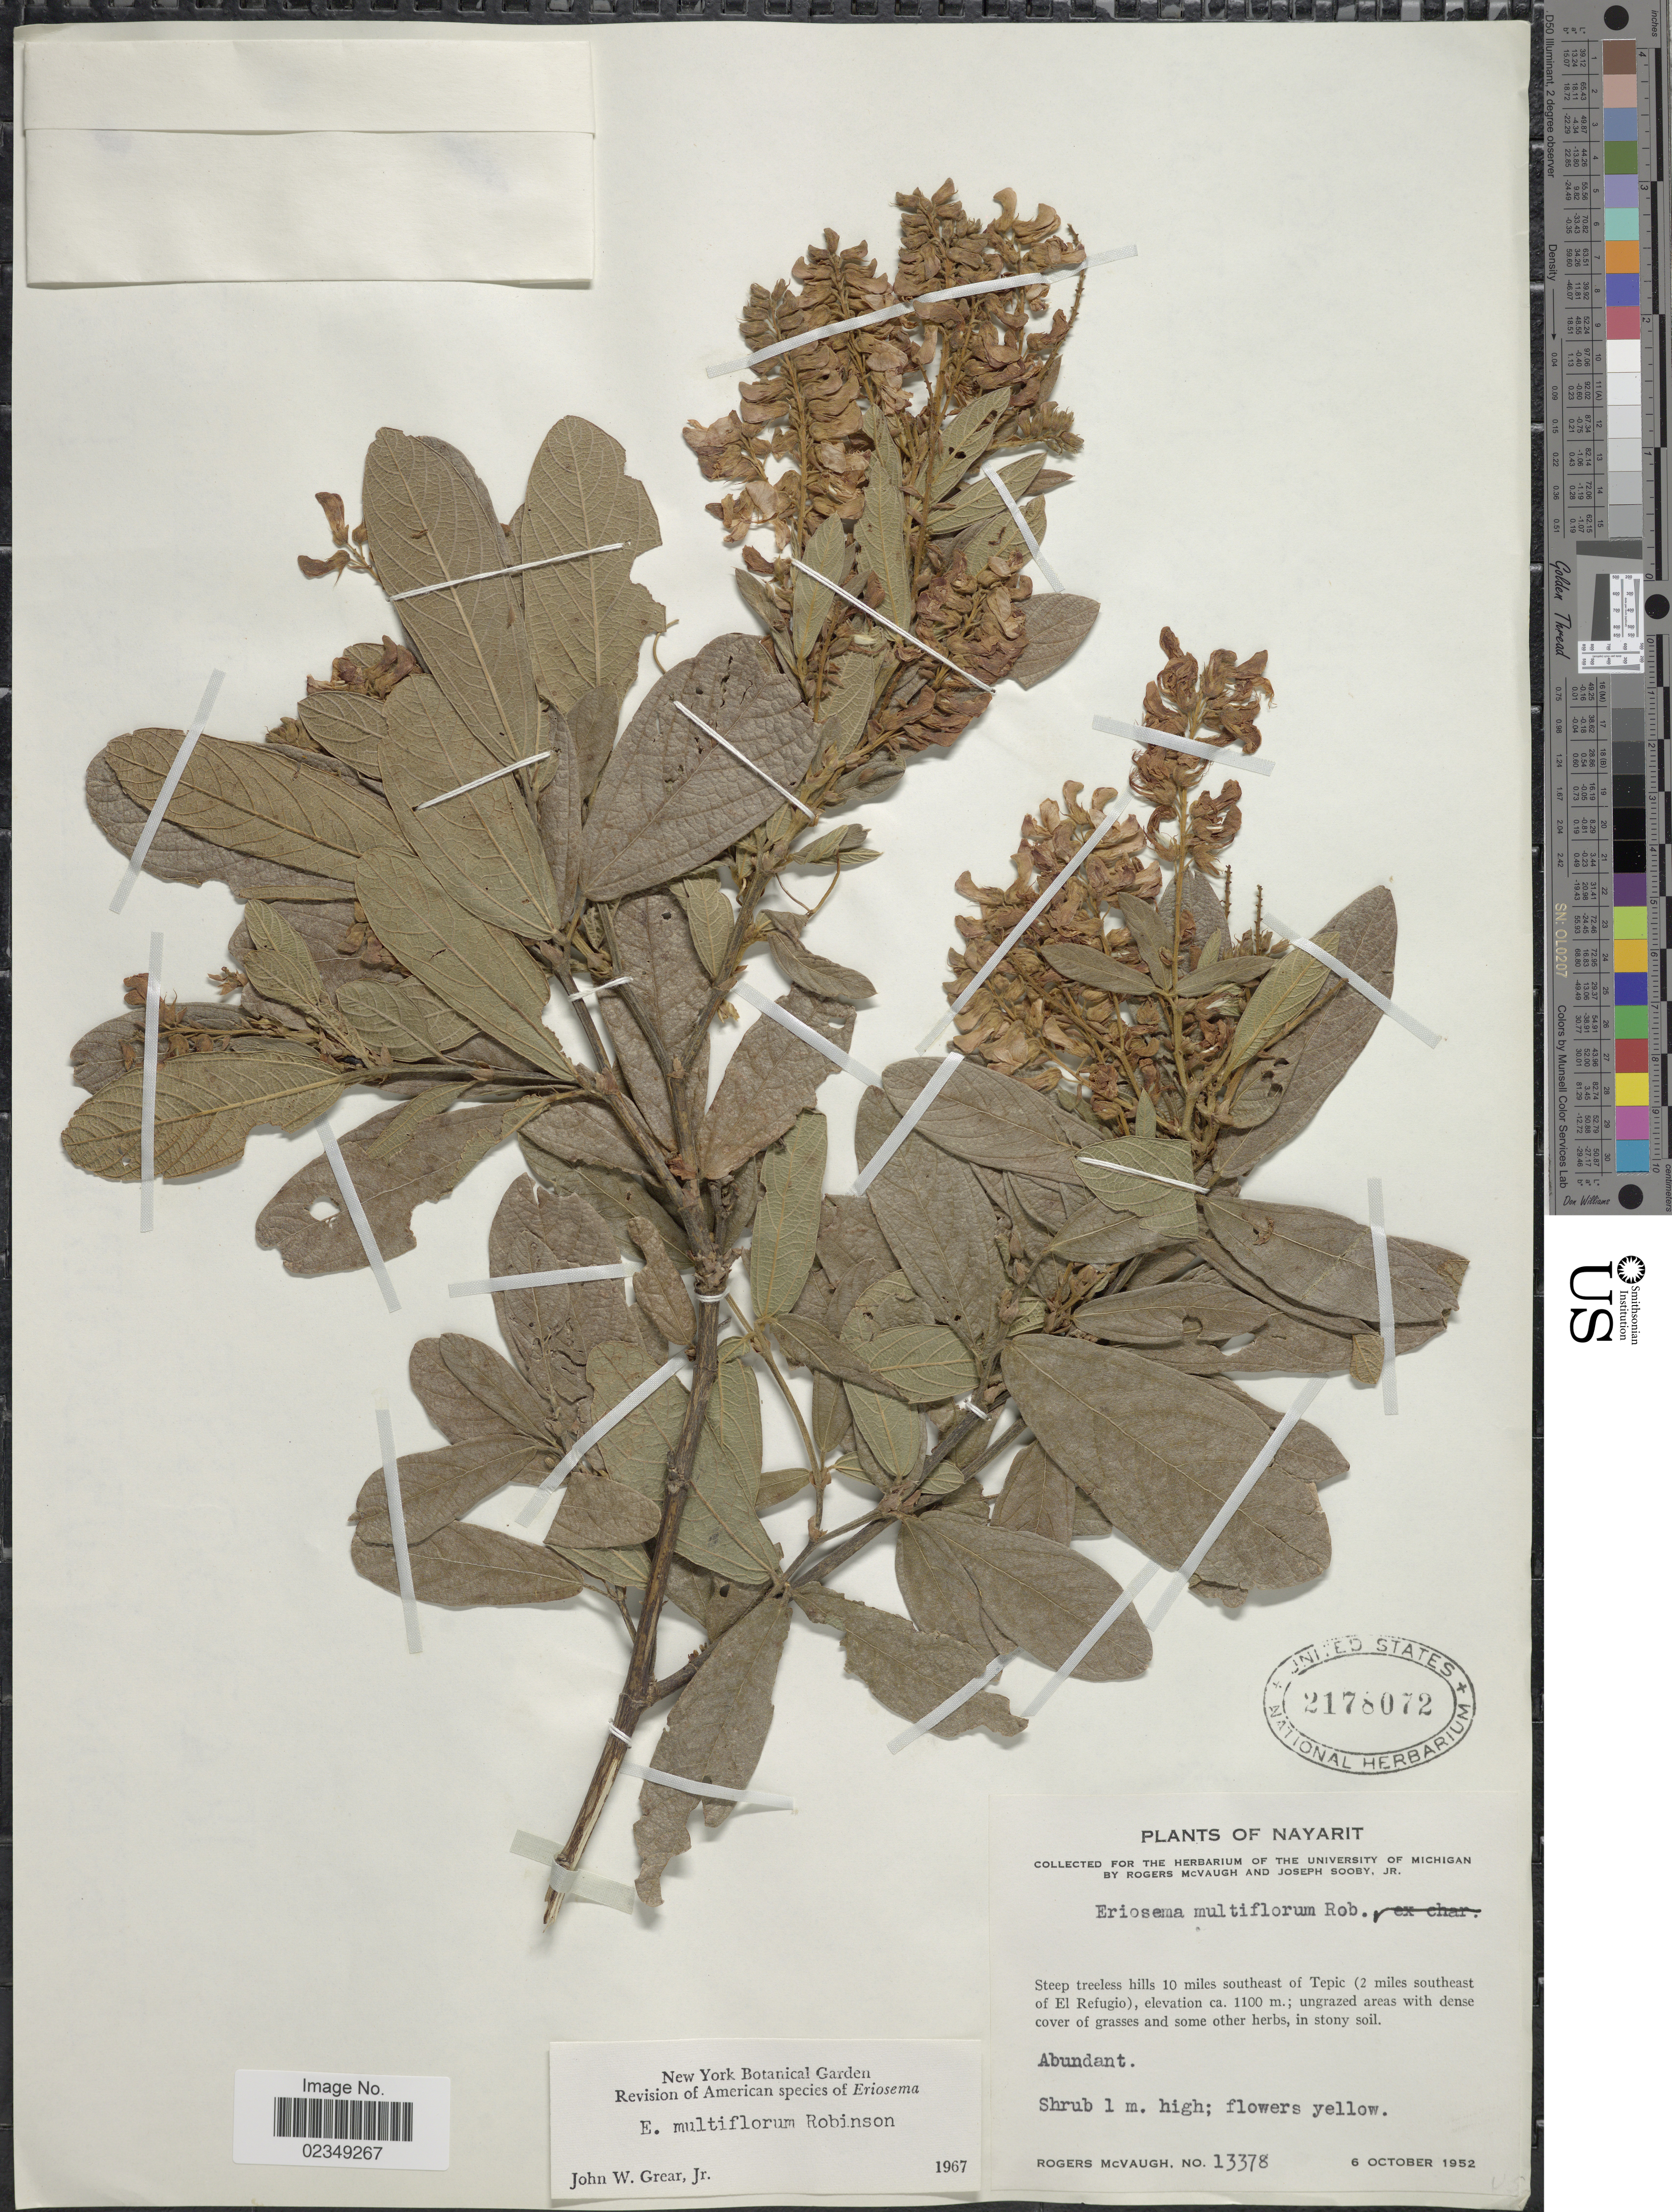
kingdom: Plantae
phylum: Tracheophyta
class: Magnoliopsida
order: Fabales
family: Fabaceae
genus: Eriosema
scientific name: Eriosema multiflorum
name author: B.L. Rob.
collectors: R. McVaugh & J. Sooby Jr.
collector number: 13378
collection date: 1952-10-06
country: Mexico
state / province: Nayarit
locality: Steep treeless hills 10 miles southeast of Tepic (2 miles southeast of El Refugio)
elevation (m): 1100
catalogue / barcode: US 2178072